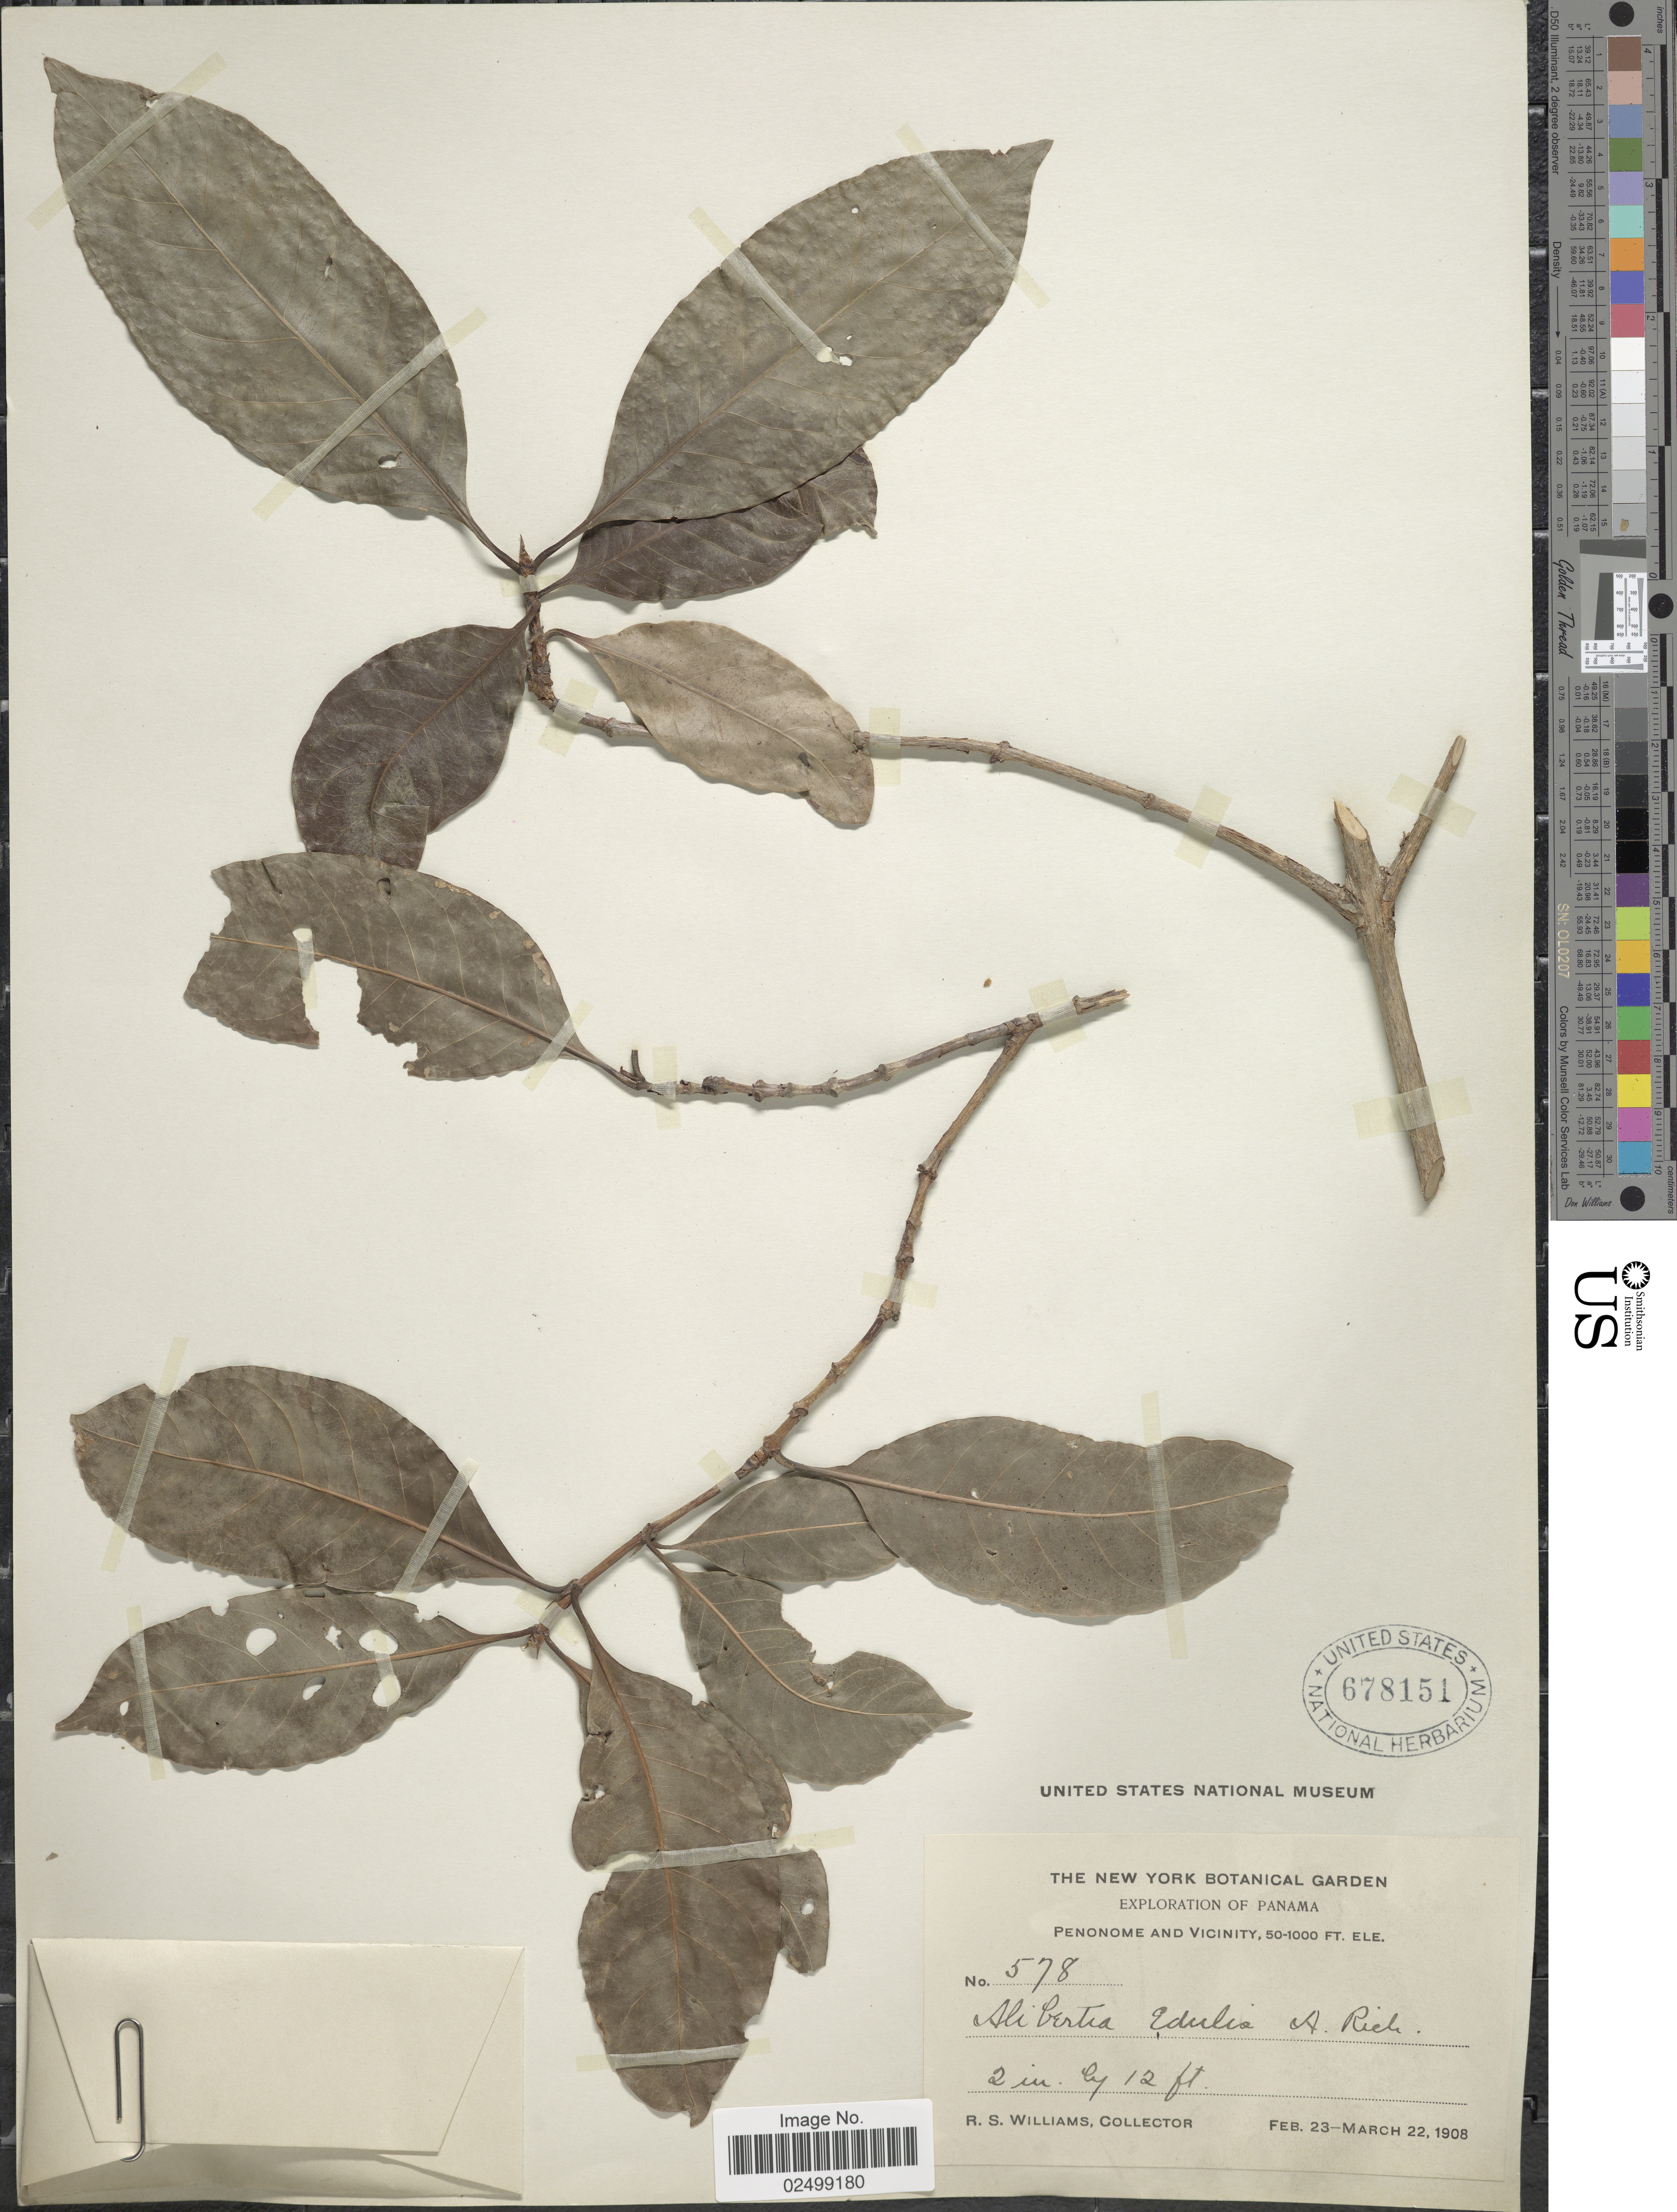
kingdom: Plantae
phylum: Tracheophyta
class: Magnoliopsida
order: Gentianales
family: Rubiaceae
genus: Alibertia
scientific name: Alibertia edulis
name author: (Rich.) A. Rich. ex DC.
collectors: R. S. Williams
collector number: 578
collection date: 1908-02-23/1908-03-22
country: Panama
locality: Penonome and Vicinity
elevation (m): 15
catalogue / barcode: US 678151